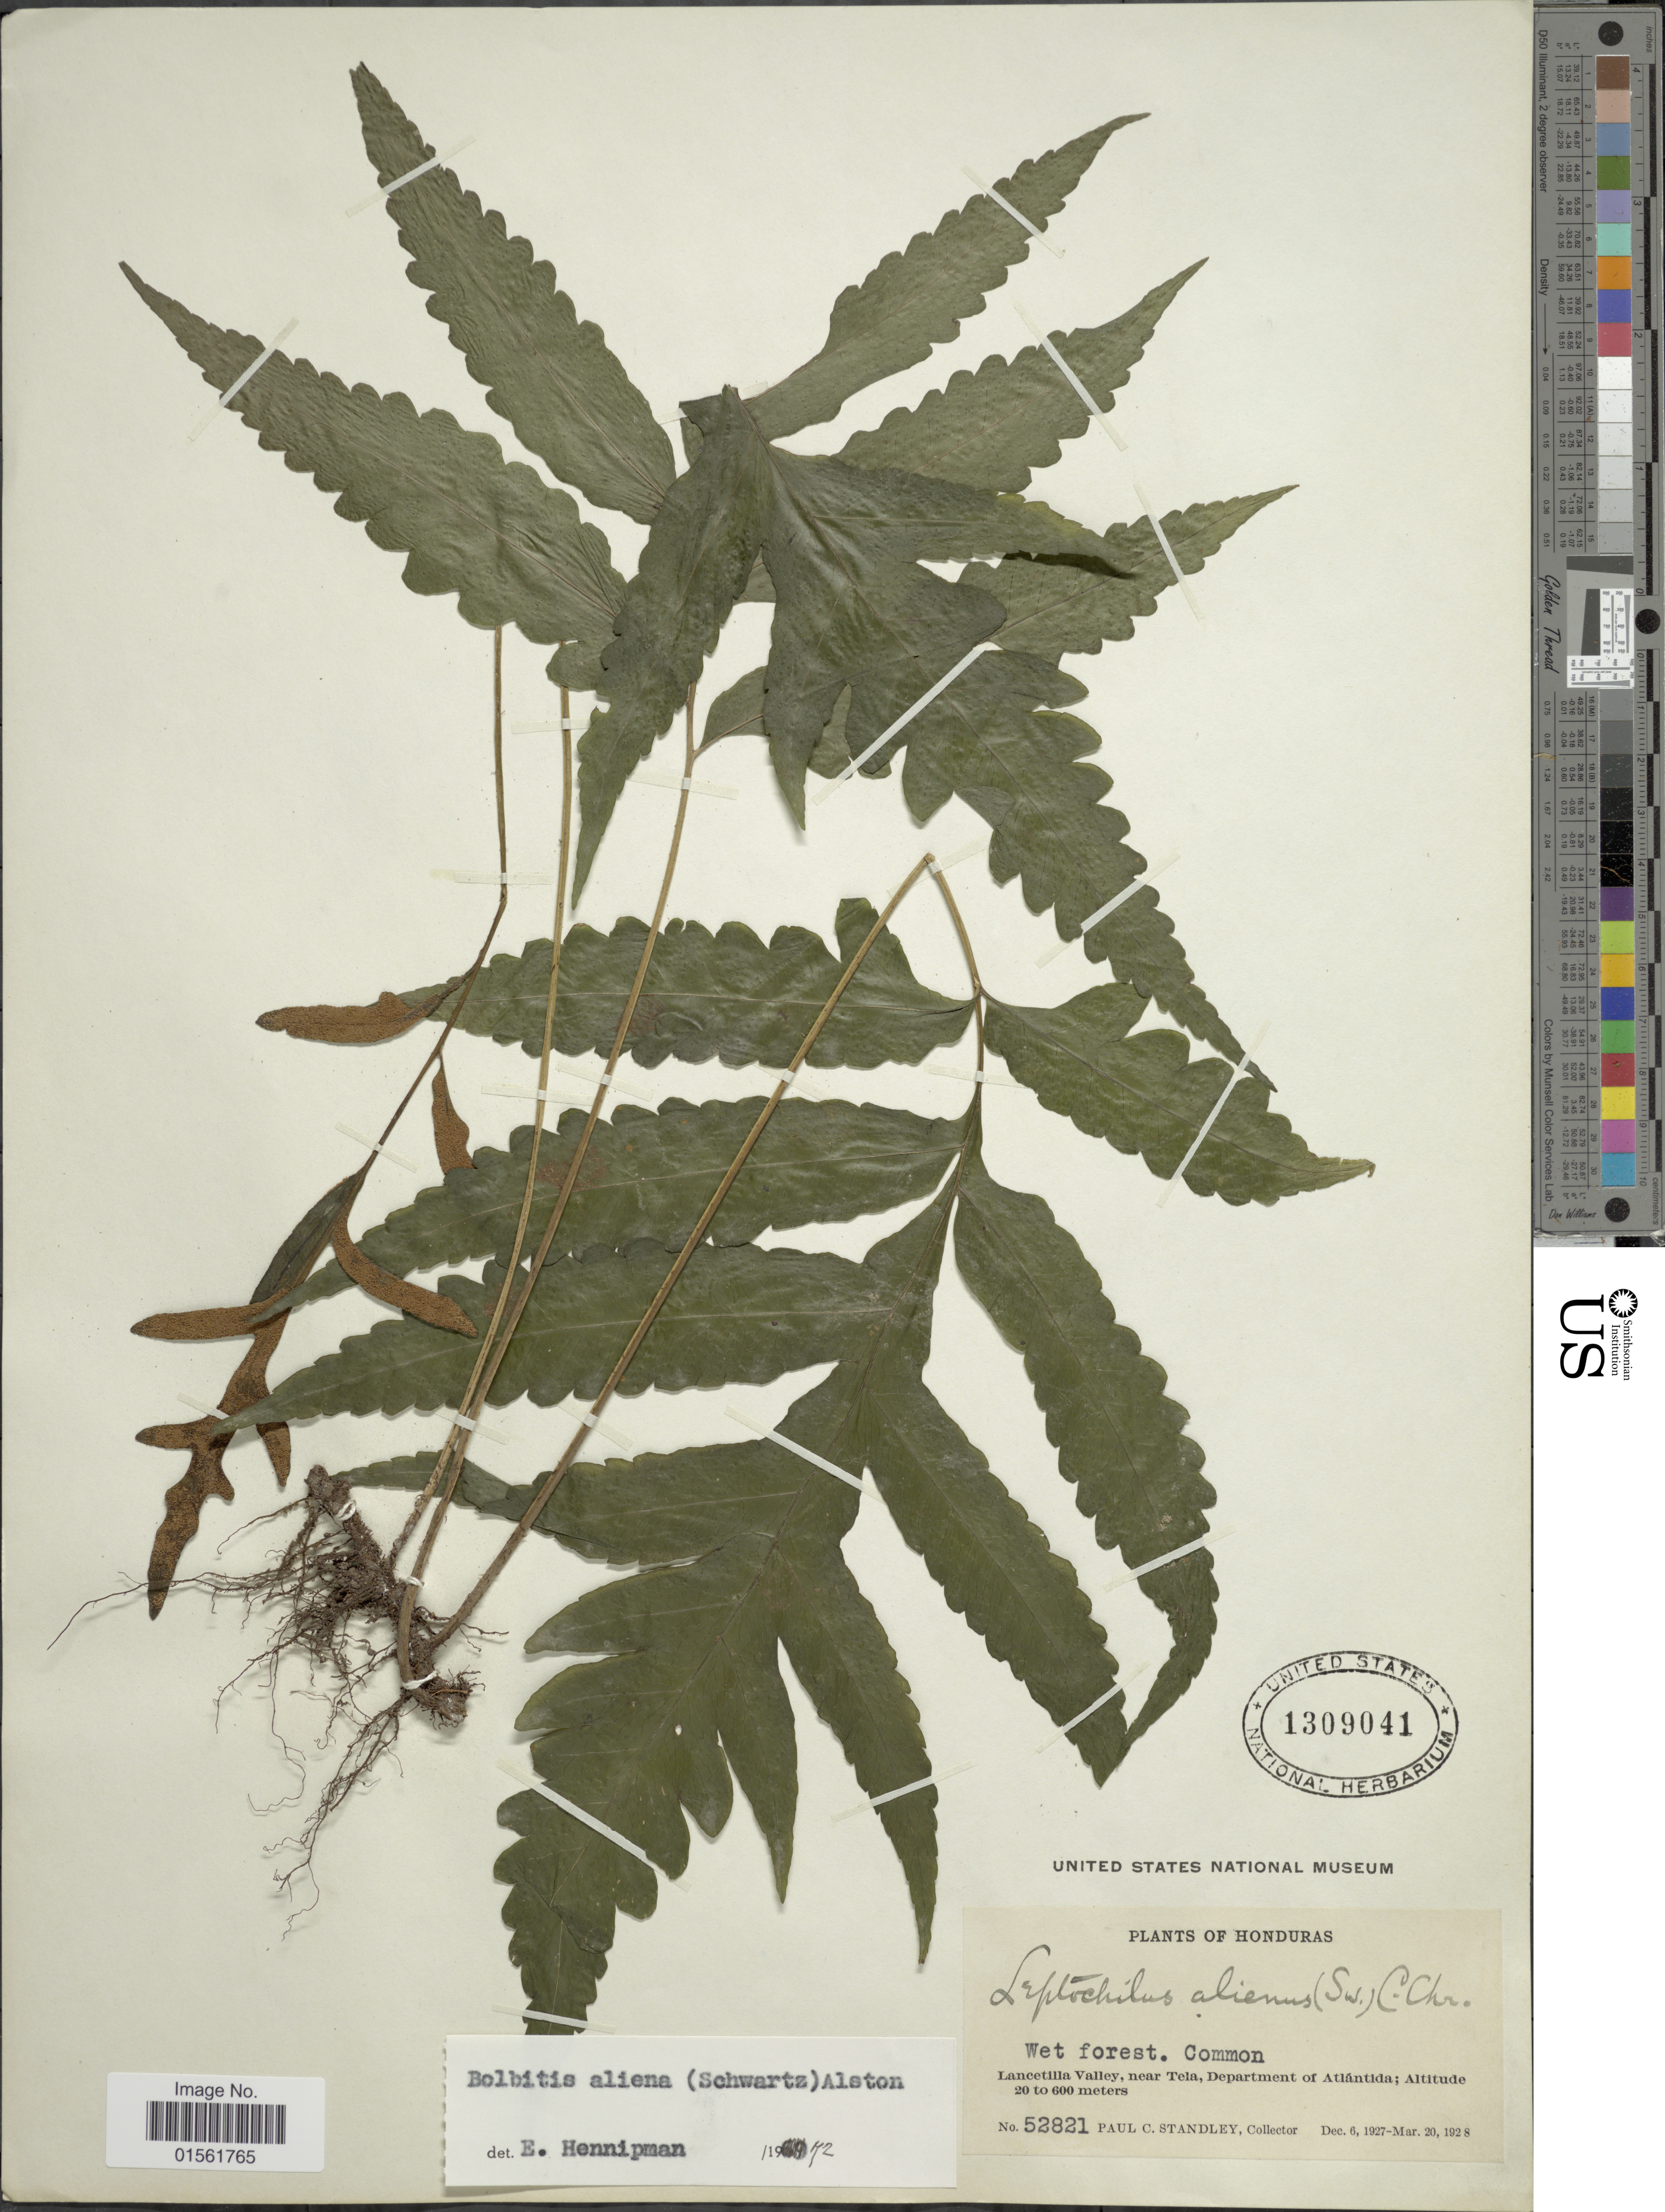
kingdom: Plantae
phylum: Tracheophyta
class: Polypodiopsida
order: Polypodiales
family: Dryopteridaceae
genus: Bolbitis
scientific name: Bolbitis aliena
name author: (Sw.) Alston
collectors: P. C. Standley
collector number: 52821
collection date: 1927-12-06/1928-03-20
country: Honduras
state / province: Atlántida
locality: Lancetilla Valley, near Teia, Department of Atlántida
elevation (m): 20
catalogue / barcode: US 1309041